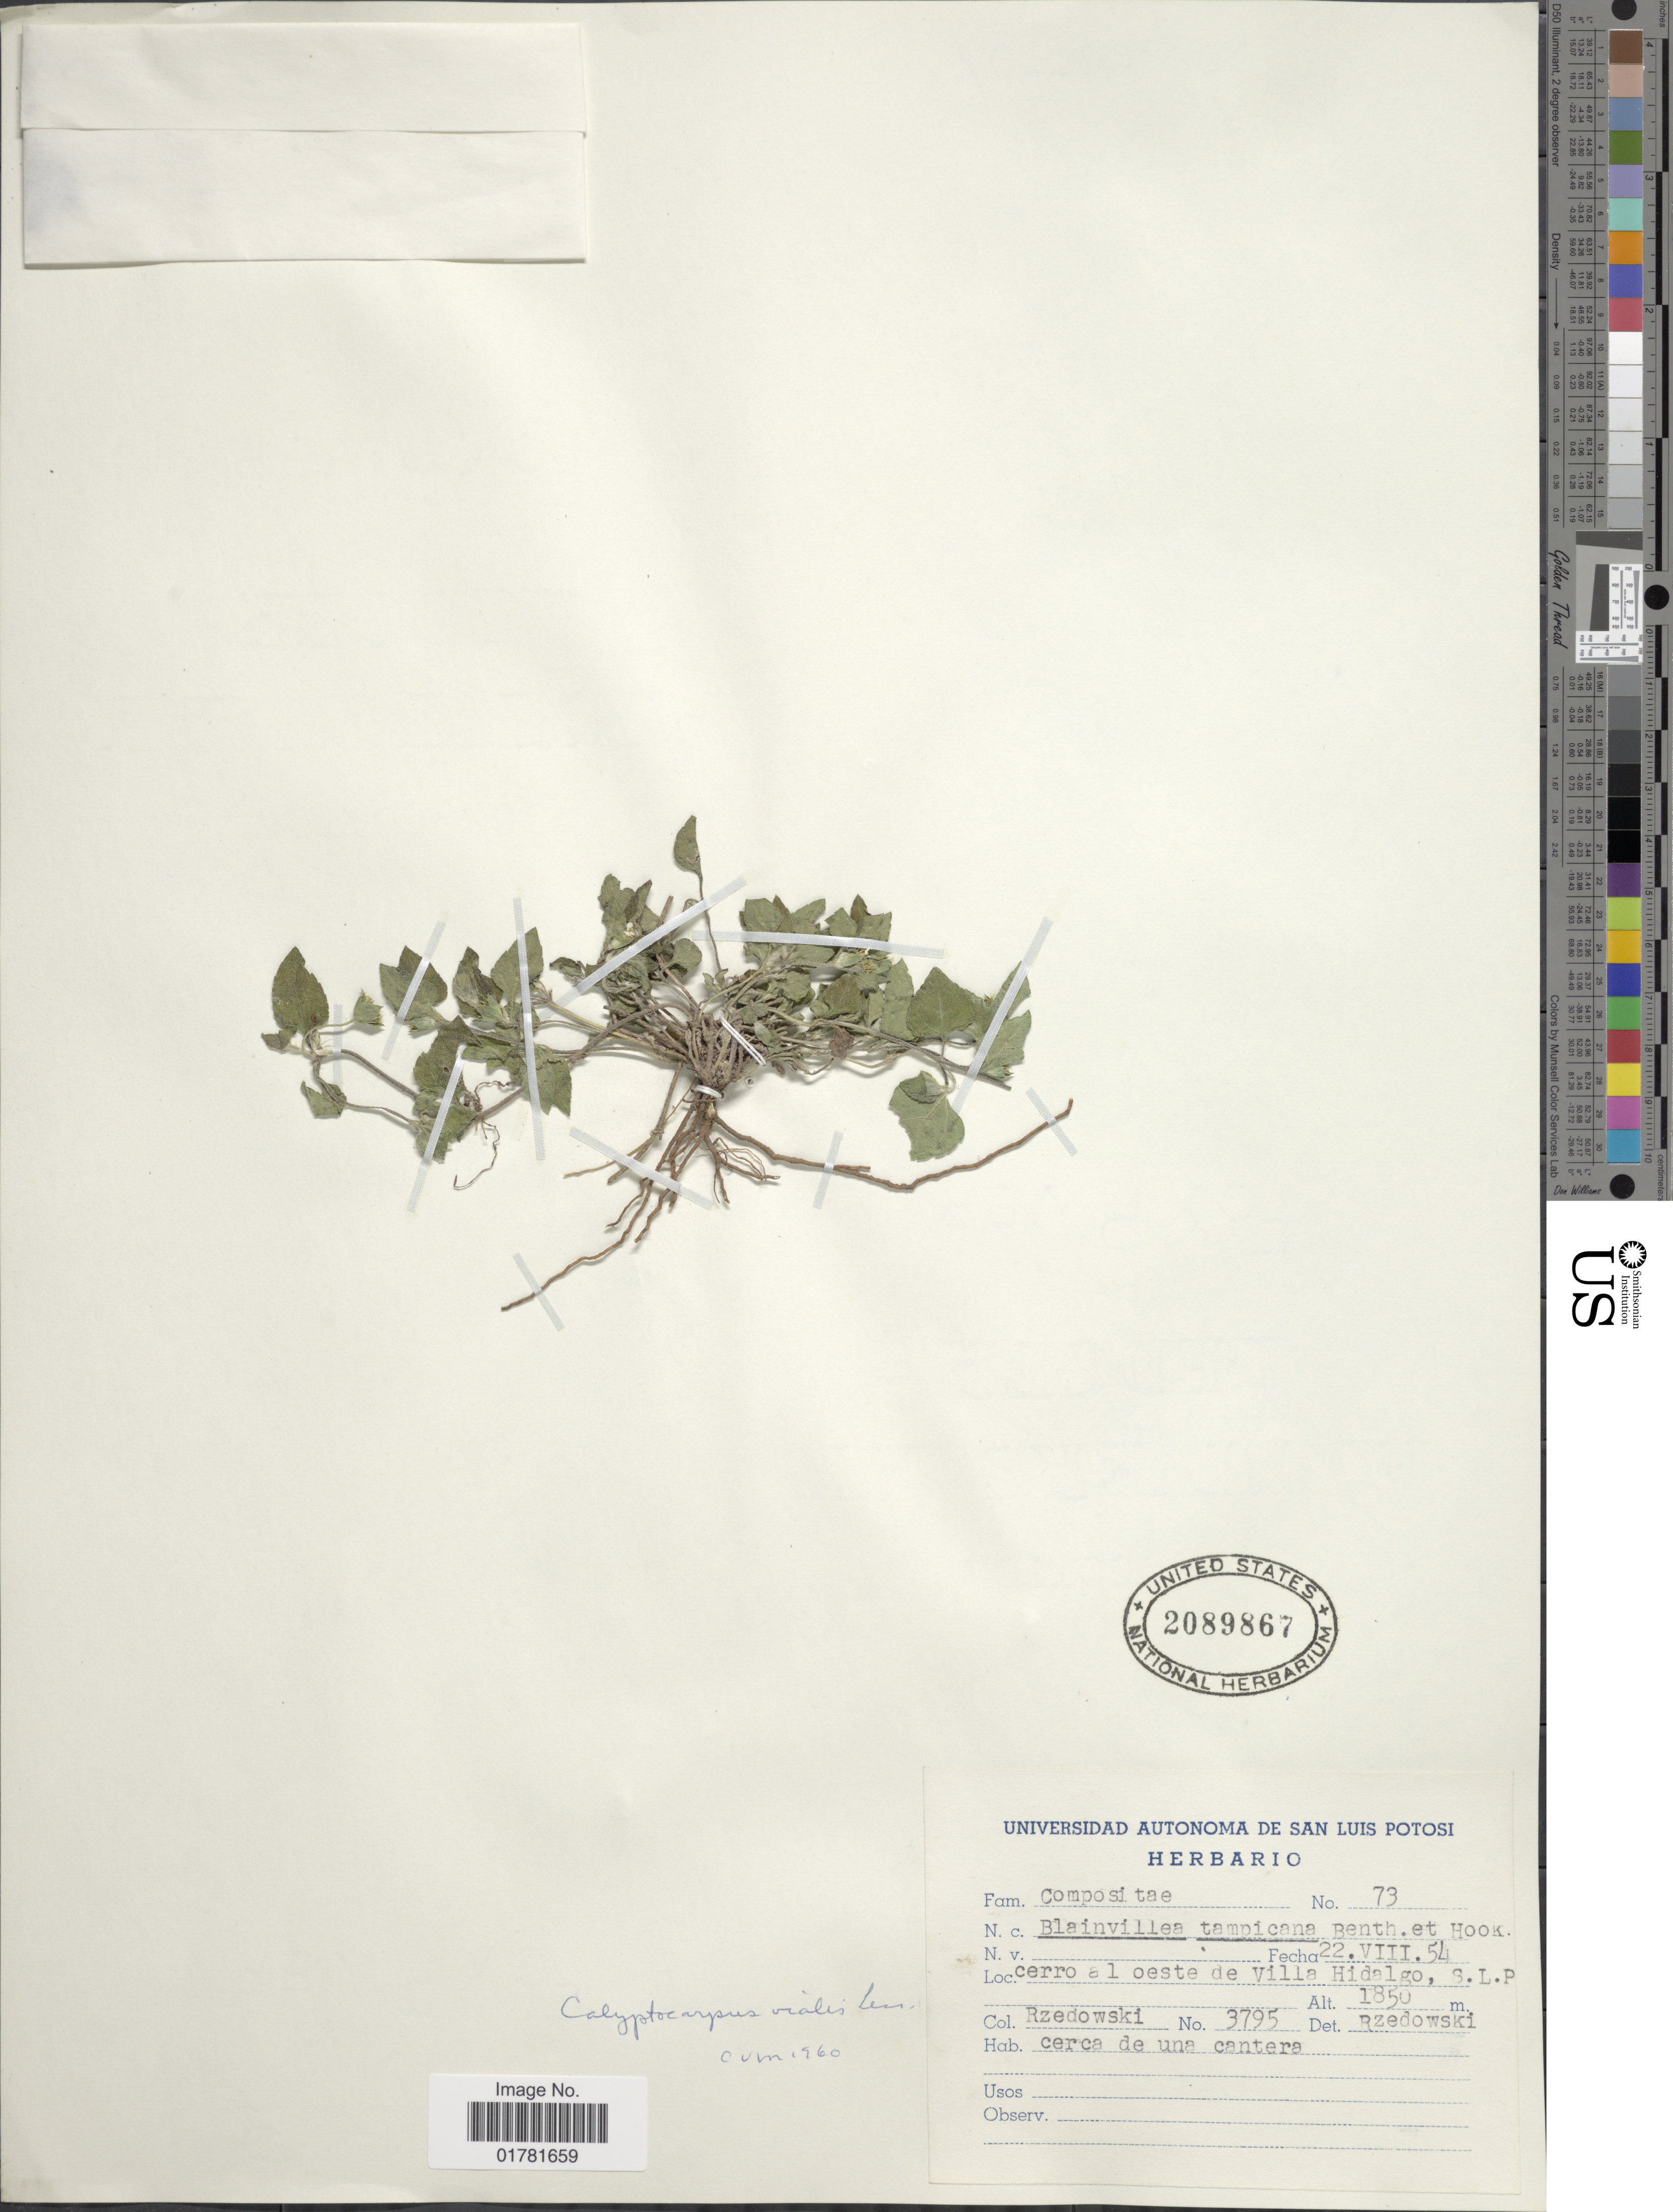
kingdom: Plantae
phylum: Tracheophyta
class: Magnoliopsida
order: Asterales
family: Asteraceae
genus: Calyptocarpus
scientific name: Calyptocarpus vialis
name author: Less.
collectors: Rzedowski, --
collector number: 3795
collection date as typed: Transcribed d/m/y: 22/8/54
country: Mexico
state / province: San Luis Potosí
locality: Cerro al oeste de Villa Hidalgo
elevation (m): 1850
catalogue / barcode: US 2089867